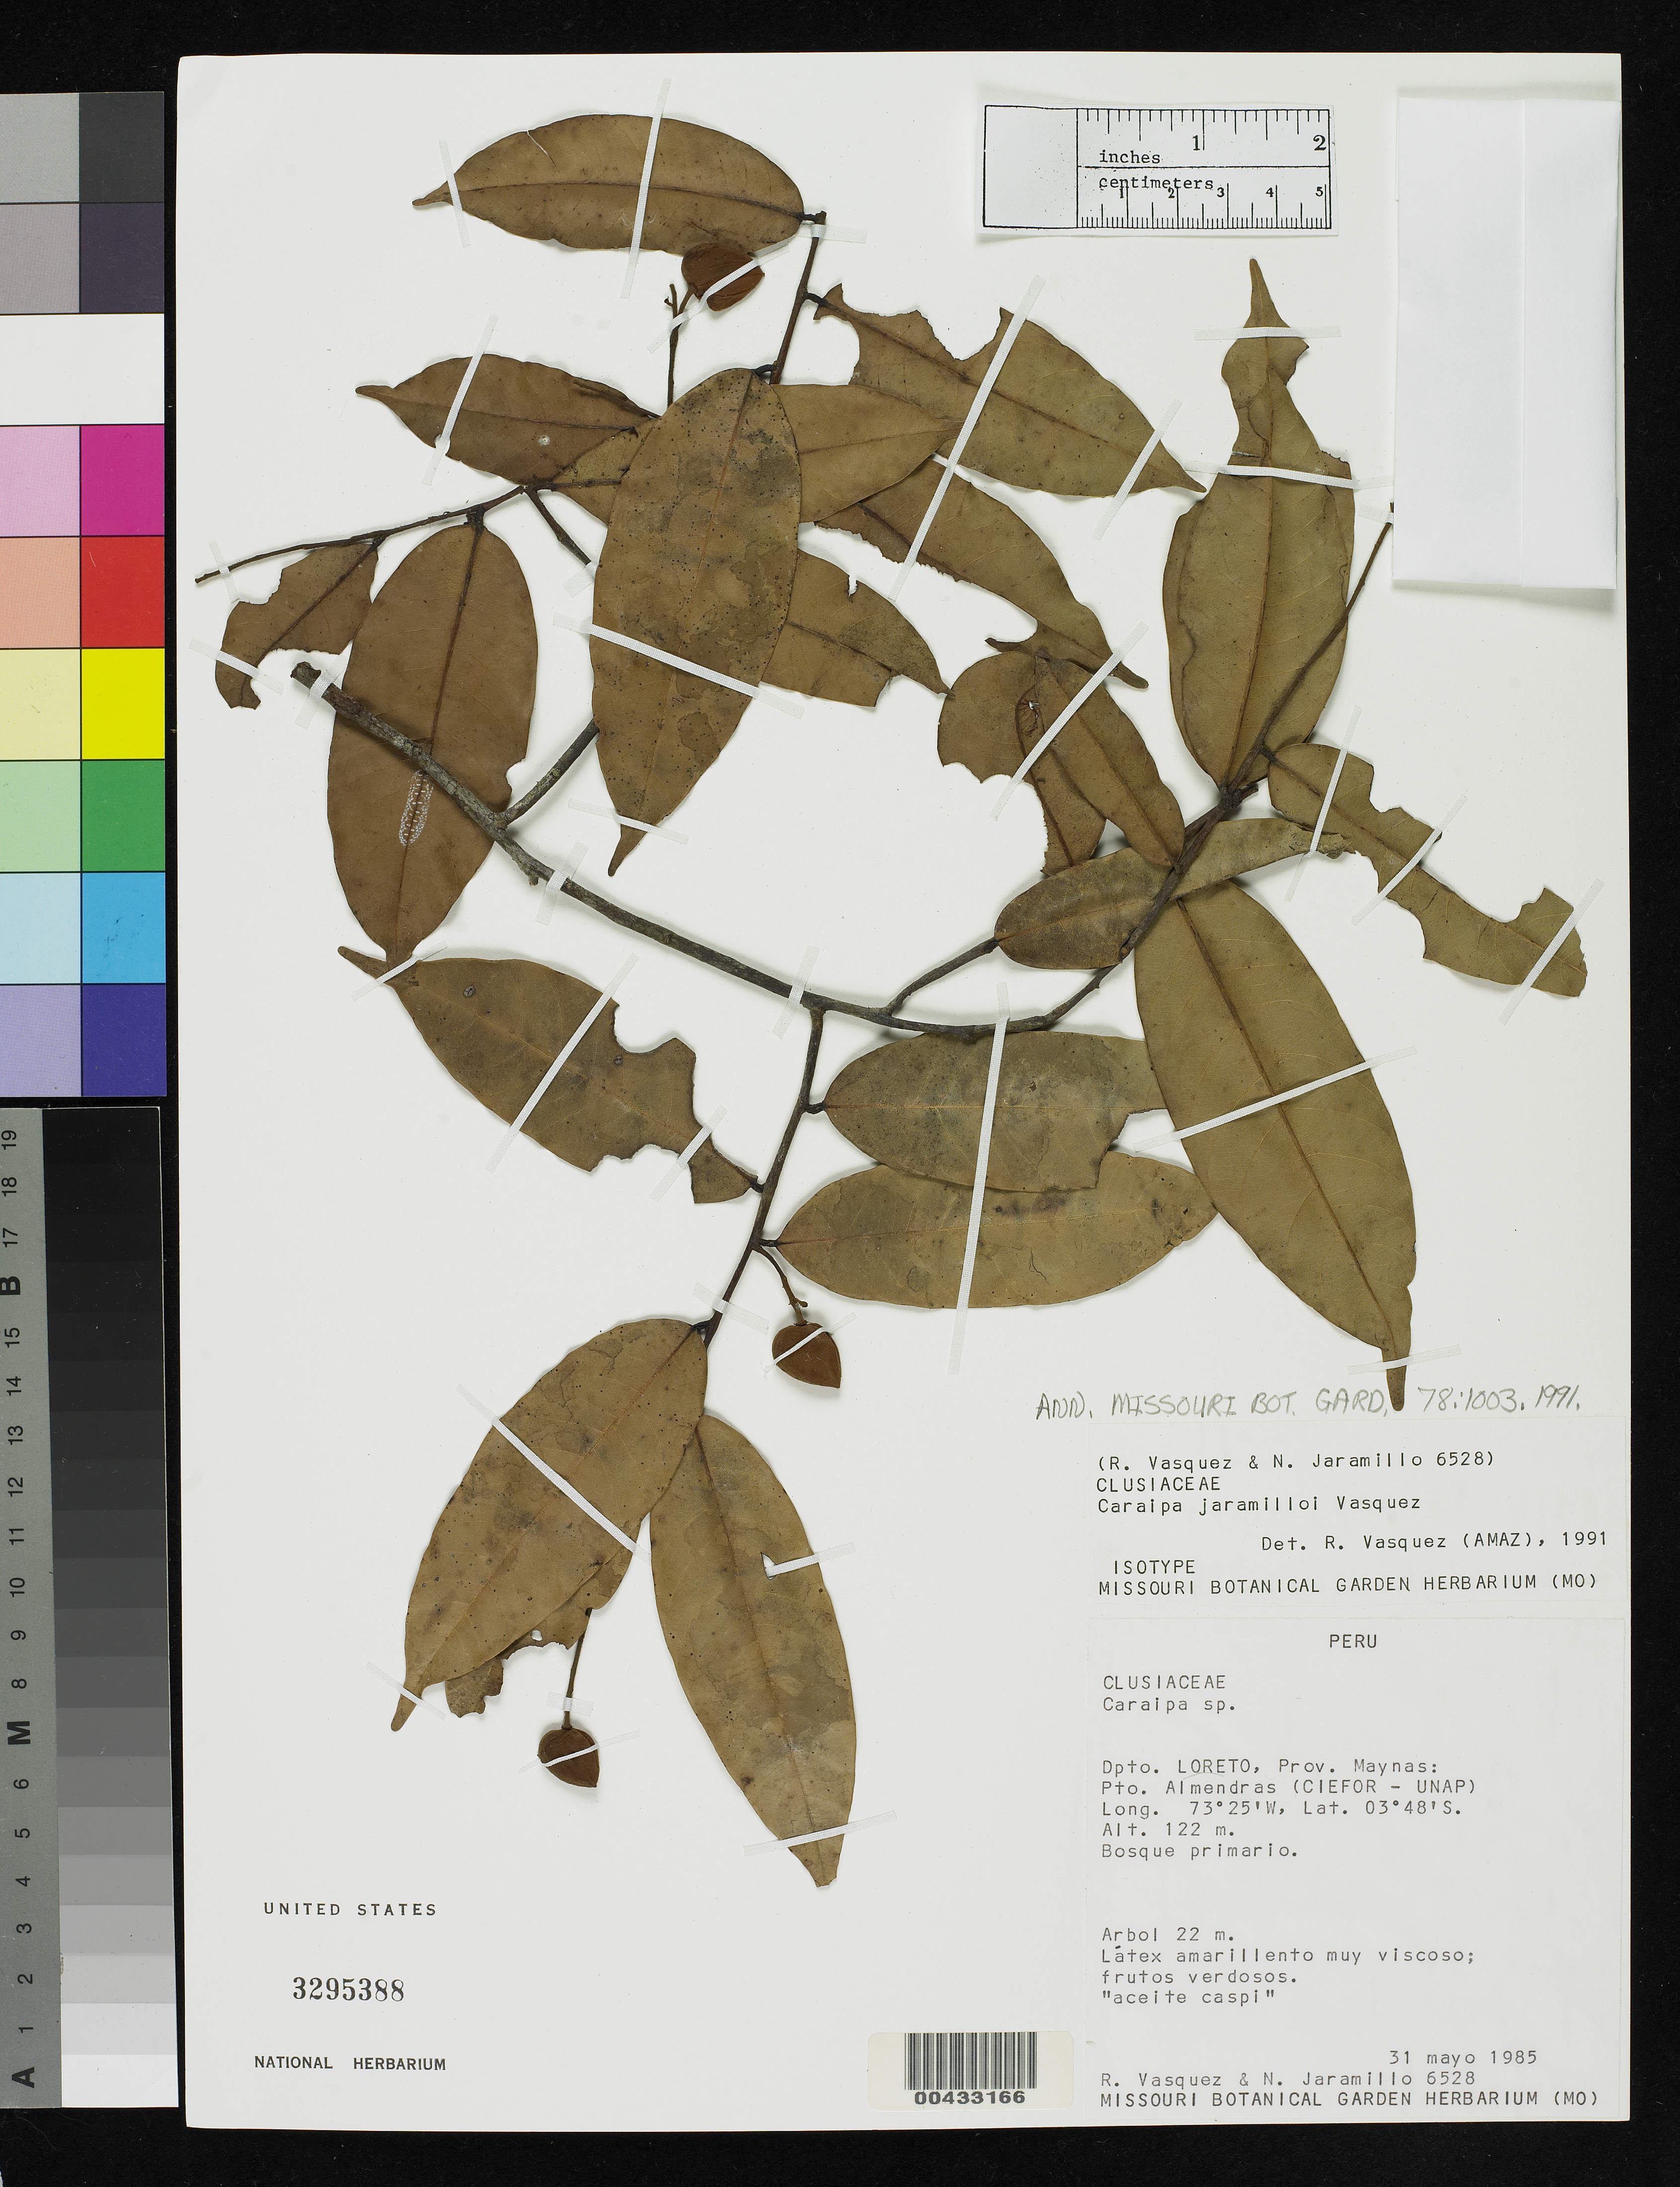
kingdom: Plantae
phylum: Tracheophyta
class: Magnoliopsida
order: Malpighiales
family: Calophyllaceae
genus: Caraipa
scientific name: Caraipa jaramilloi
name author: Vásquez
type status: Isotype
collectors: R. Vásquez & N. Jaramillo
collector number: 6528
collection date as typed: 31 Mayo 1985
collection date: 1985-05-31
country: Peru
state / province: Loreto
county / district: Maynas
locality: Pto. Almendras, Ciefor- Unap.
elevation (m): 122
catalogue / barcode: US 3295388